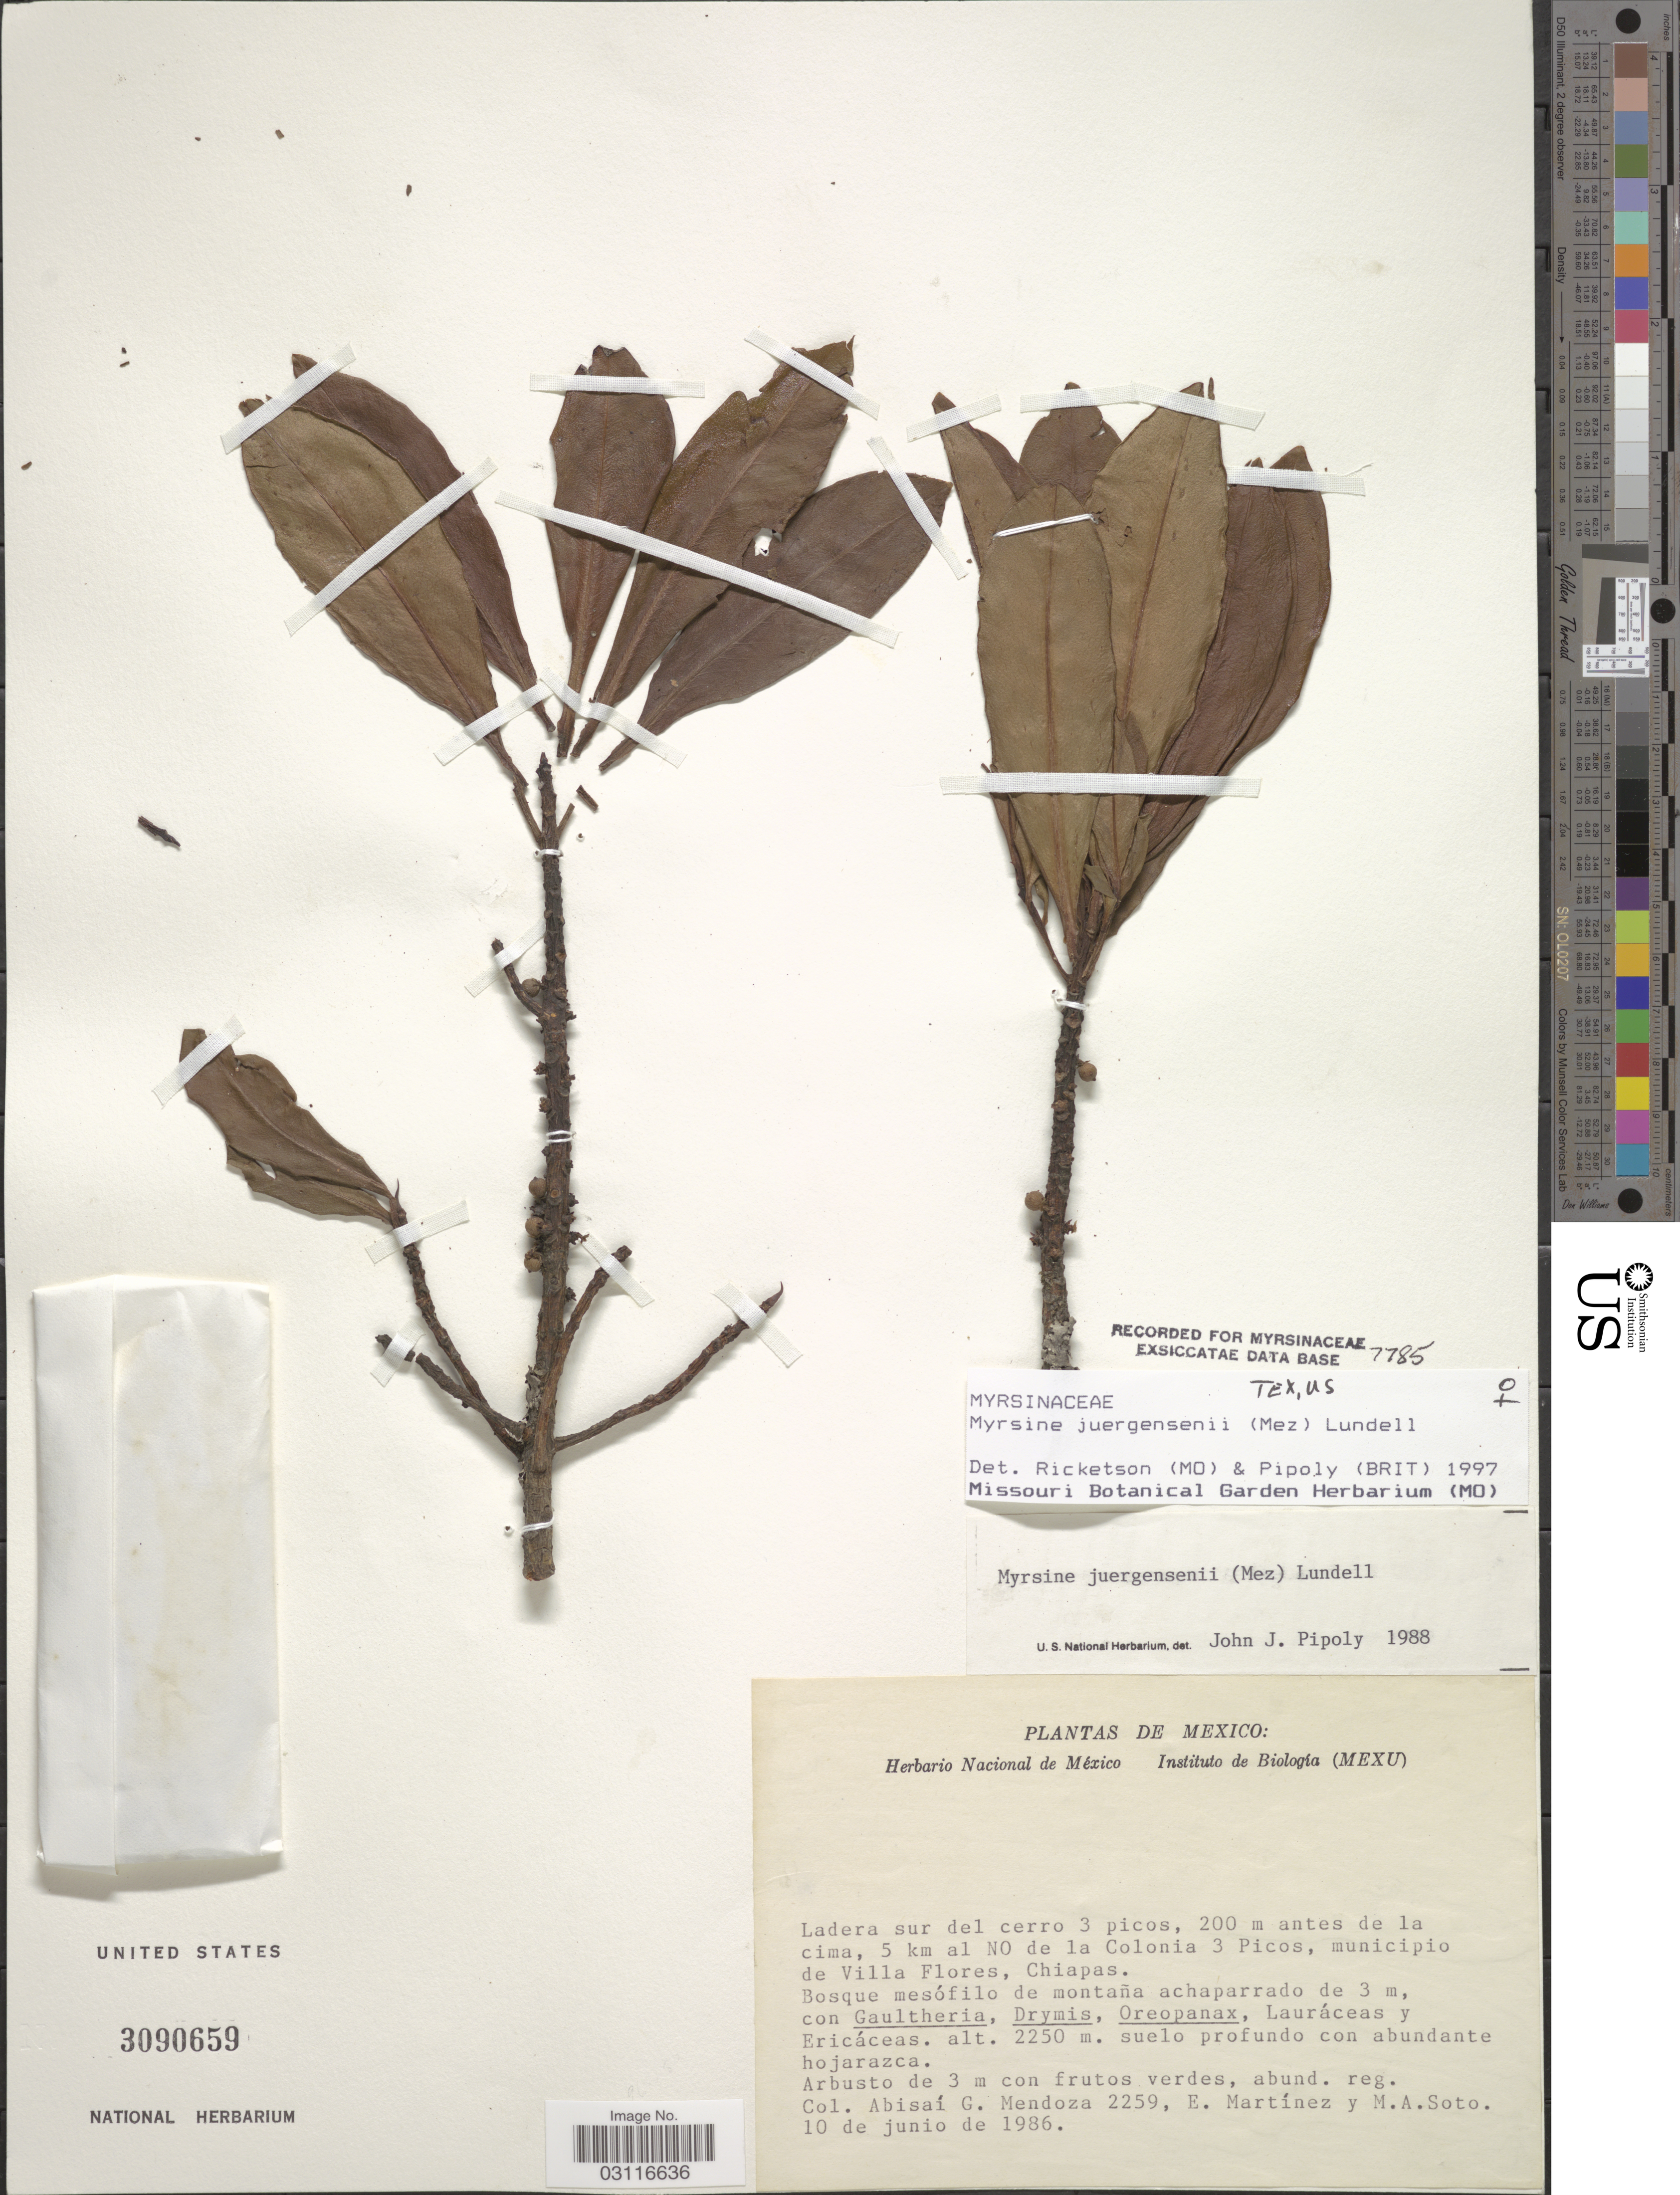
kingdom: Plantae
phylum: Tracheophyta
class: Magnoliopsida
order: Ericales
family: Primulaceae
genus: Myrsine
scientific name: Myrsine juergensenii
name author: (Mez) Lundell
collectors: A. García-Mendoza, E. Martínez & M. Soto Arenas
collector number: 2259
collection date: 1986-06-10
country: Mexico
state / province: Chiapas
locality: Ladera sur del cerro 3 picos, 200 m antes de la cima, 5 km al NO de la Colonia 3 Picos, municipio de Villa Flores.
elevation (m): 2250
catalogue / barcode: US 3090659